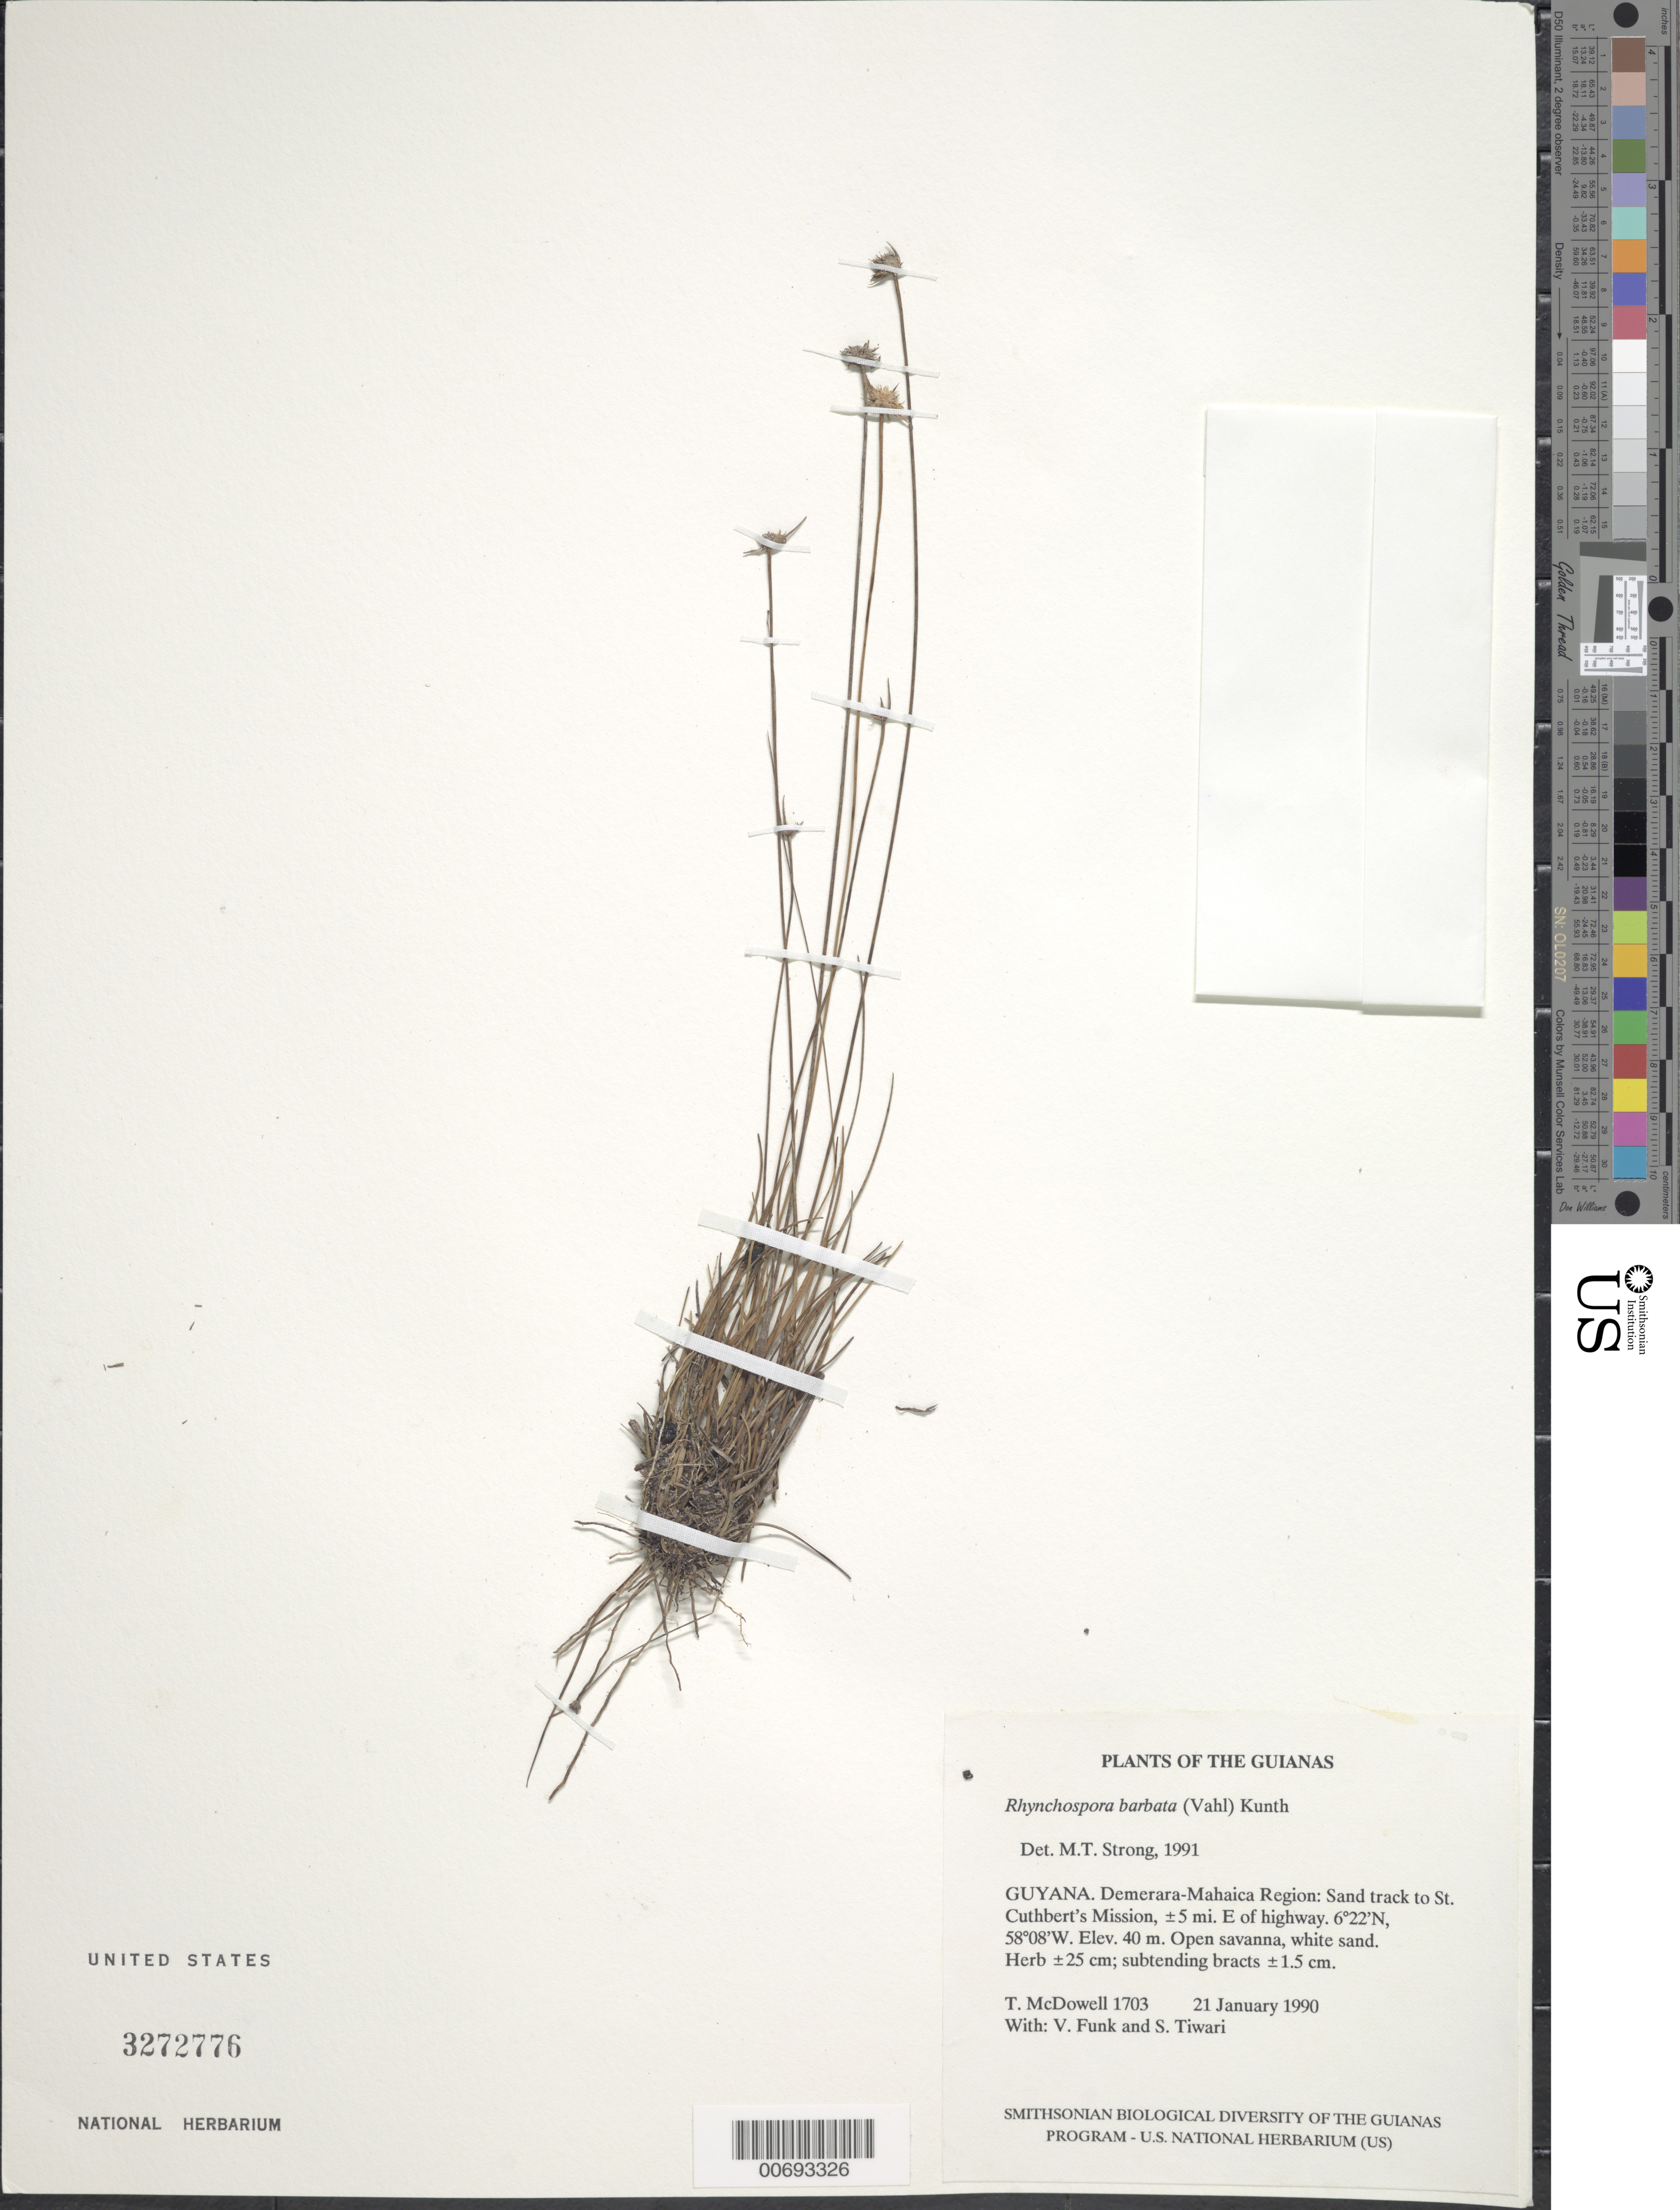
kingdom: Plantae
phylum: Tracheophyta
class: Liliopsida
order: Poales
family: Cyperaceae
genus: Rhynchospora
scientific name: Rhynchospora barbata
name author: (Vahl) Kunth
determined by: Alves, K.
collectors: T. McDowell, V. Funk & S. Tiwari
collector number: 1703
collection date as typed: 21 January 1990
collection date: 1990-01-21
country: Guyana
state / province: Demerara-Mahaica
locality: Sand track to St. Cuthbert's Mission, ±5 mi. E of highway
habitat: Open savanna, white sand, highly soaked from 3 weeks of rain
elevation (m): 40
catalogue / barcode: US 3272776